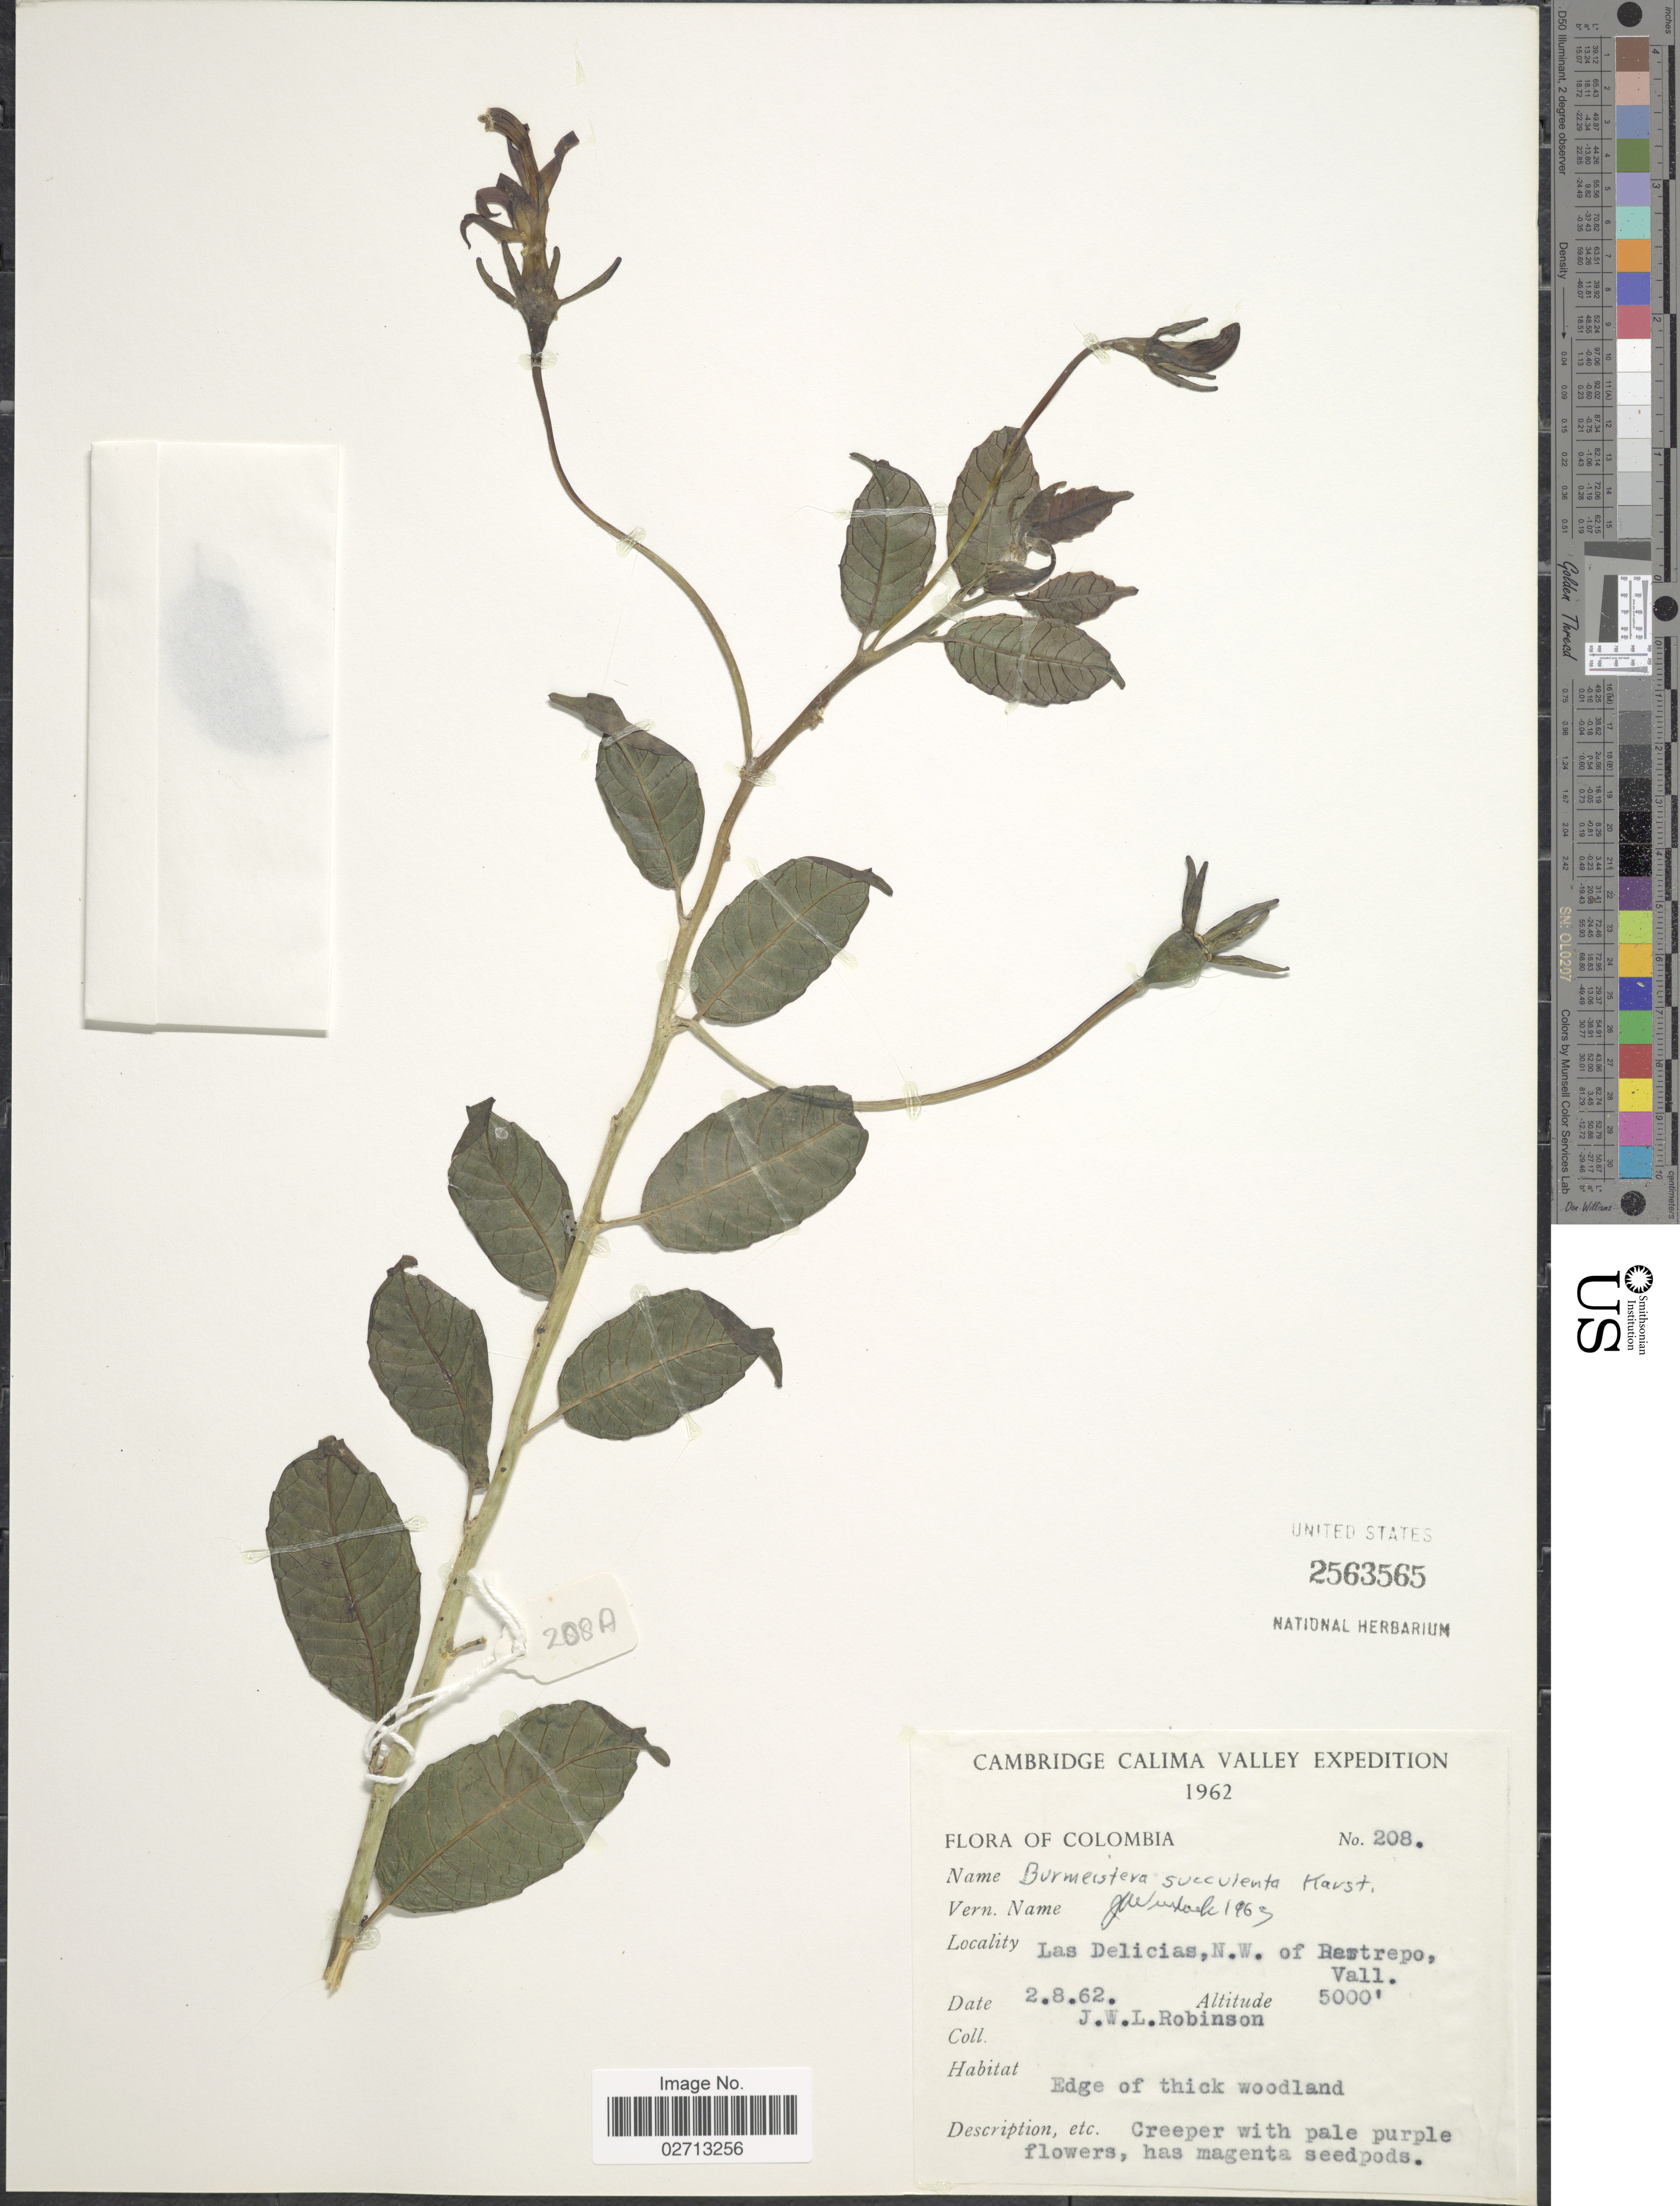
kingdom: Plantae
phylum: Tracheophyta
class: Magnoliopsida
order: Asterales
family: Campanulaceae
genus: Burmeistera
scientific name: Burmeistera succulenta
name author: H. Karst. & Triana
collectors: J. W. Robinson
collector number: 208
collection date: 1962-08-02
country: Colombia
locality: Cambridge Calima Valley. Las Delicias, N.W. of Restrepo, Vall.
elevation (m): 1524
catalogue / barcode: US 2563565